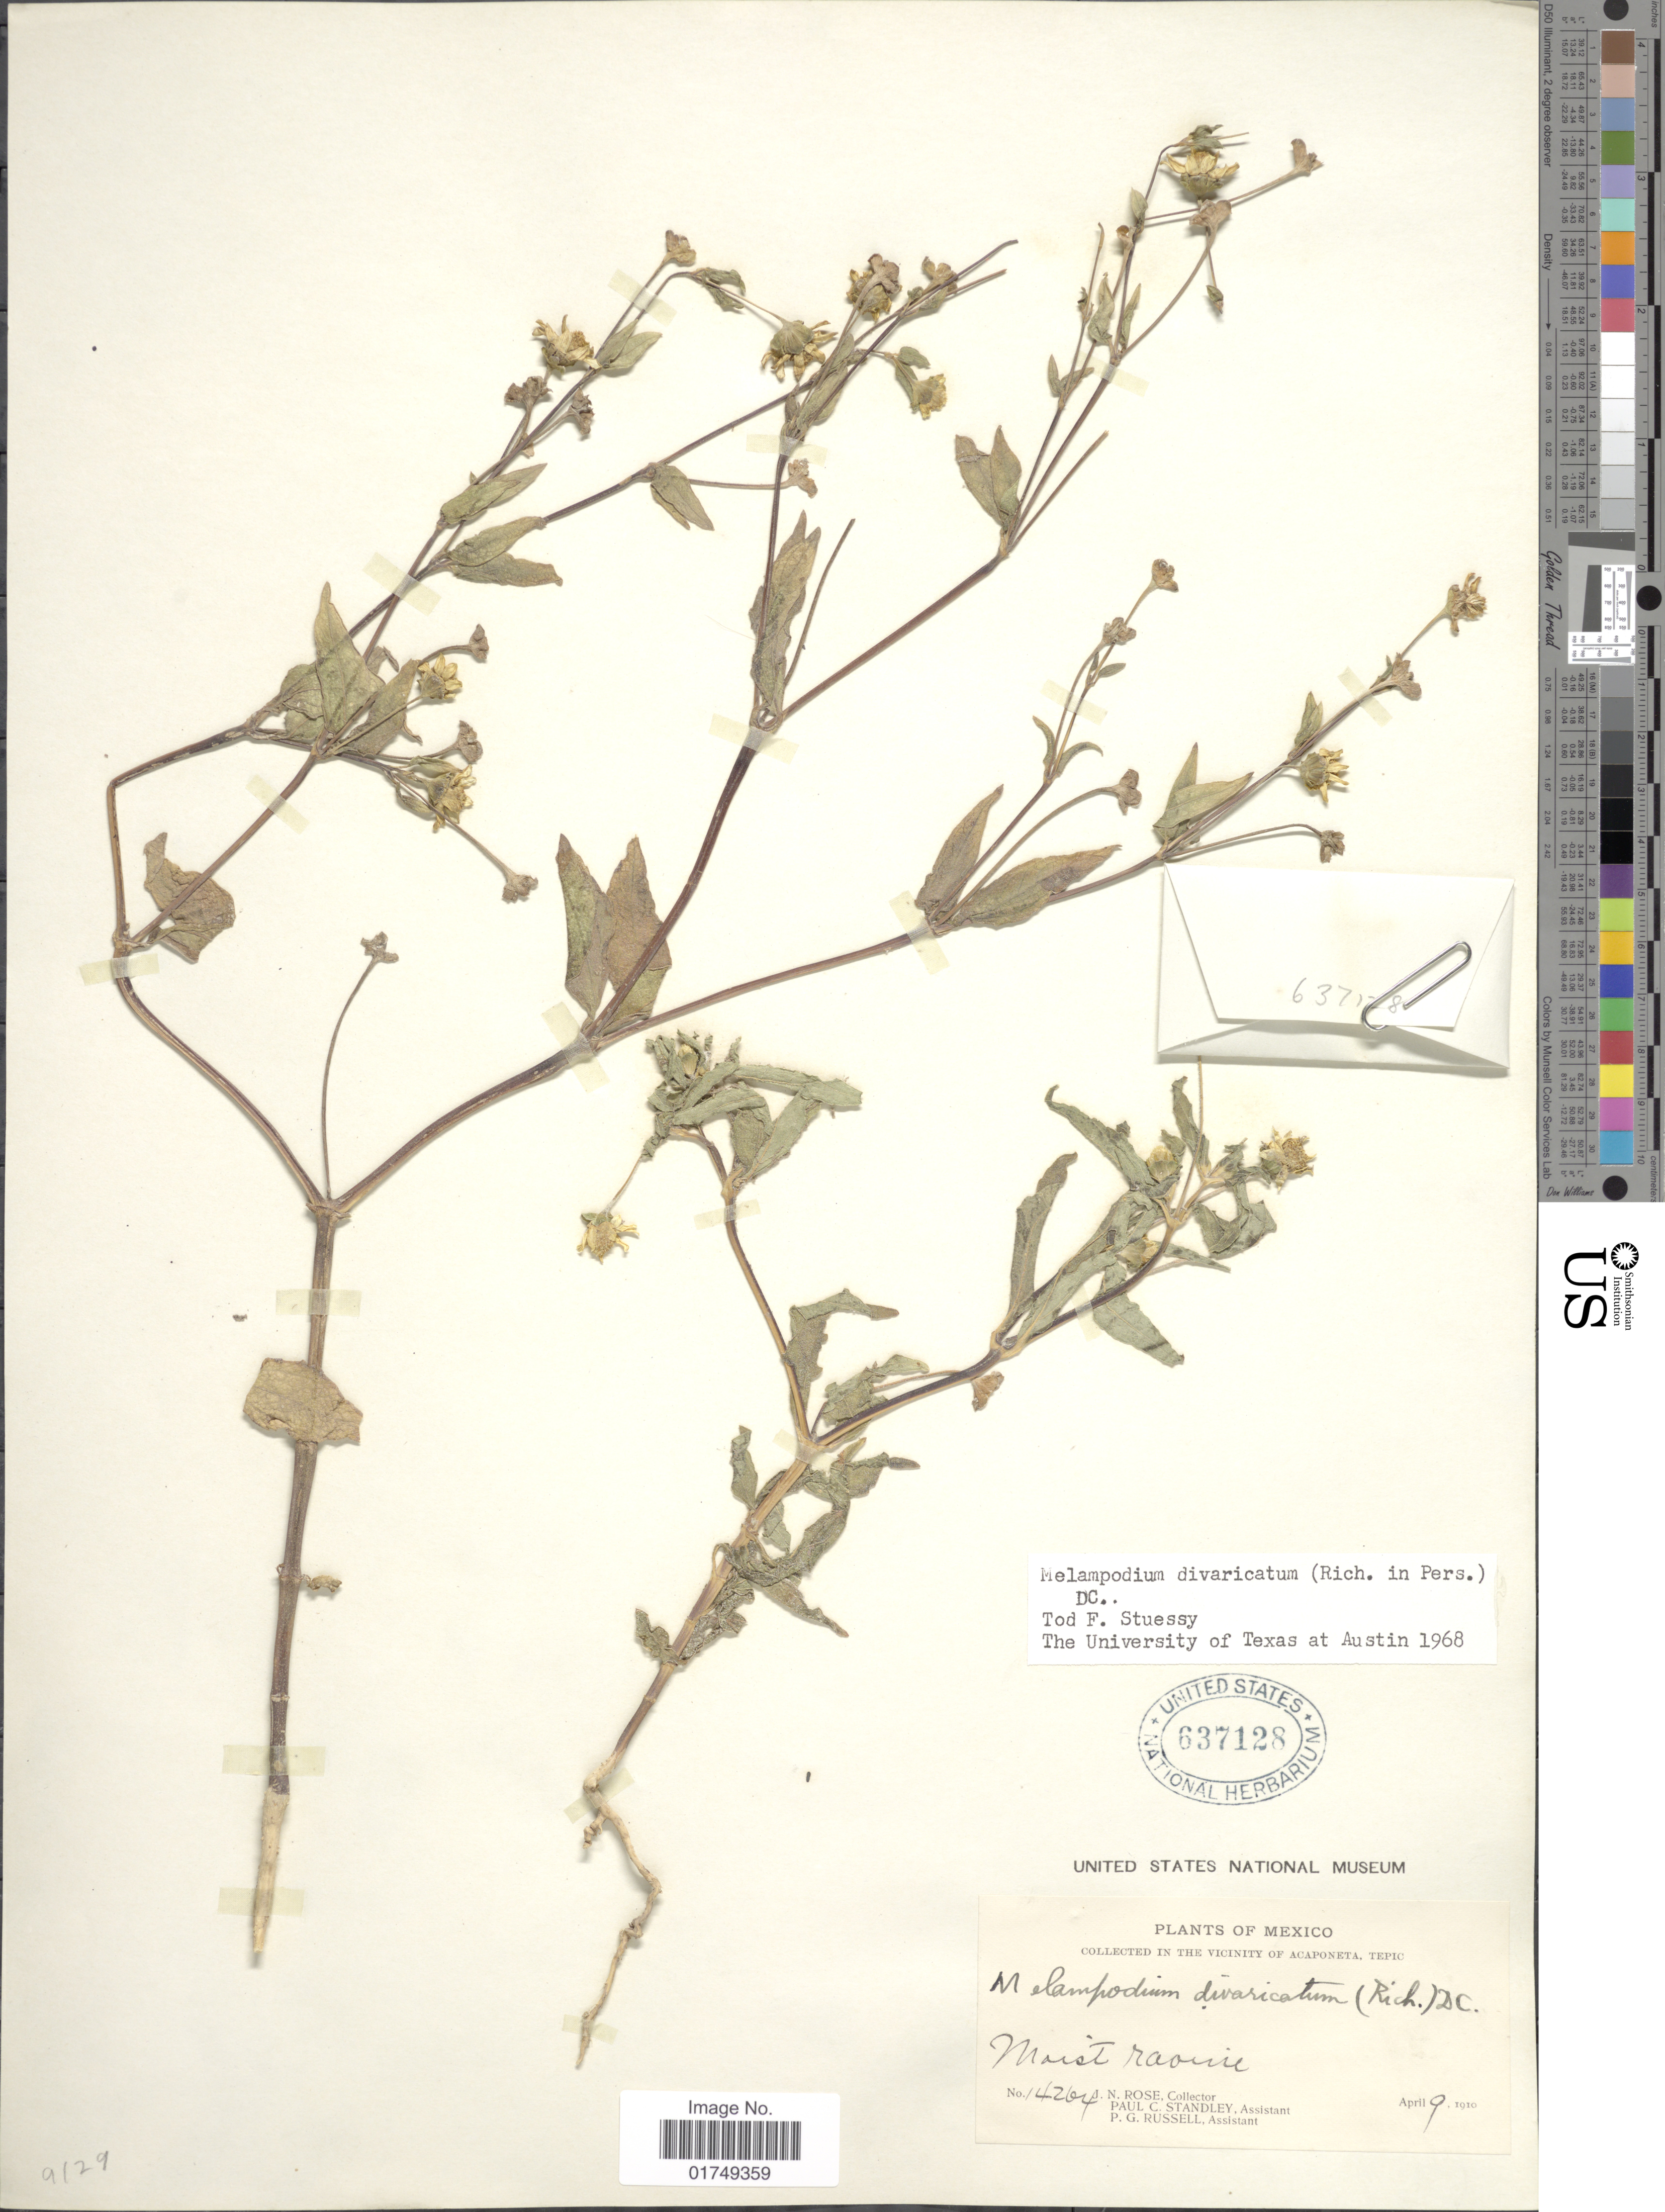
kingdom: Plantae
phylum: Tracheophyta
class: Magnoliopsida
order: Asterales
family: Asteraceae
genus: Melampodium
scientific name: Melampodium divaricatum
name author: (Rich.) DC.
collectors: J. N. Rose, P. C. Standley & P. G. Russell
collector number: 14264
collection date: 1910-04-09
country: Mexico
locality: Vicinity of Acaponeta, Tepic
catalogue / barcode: US 637128